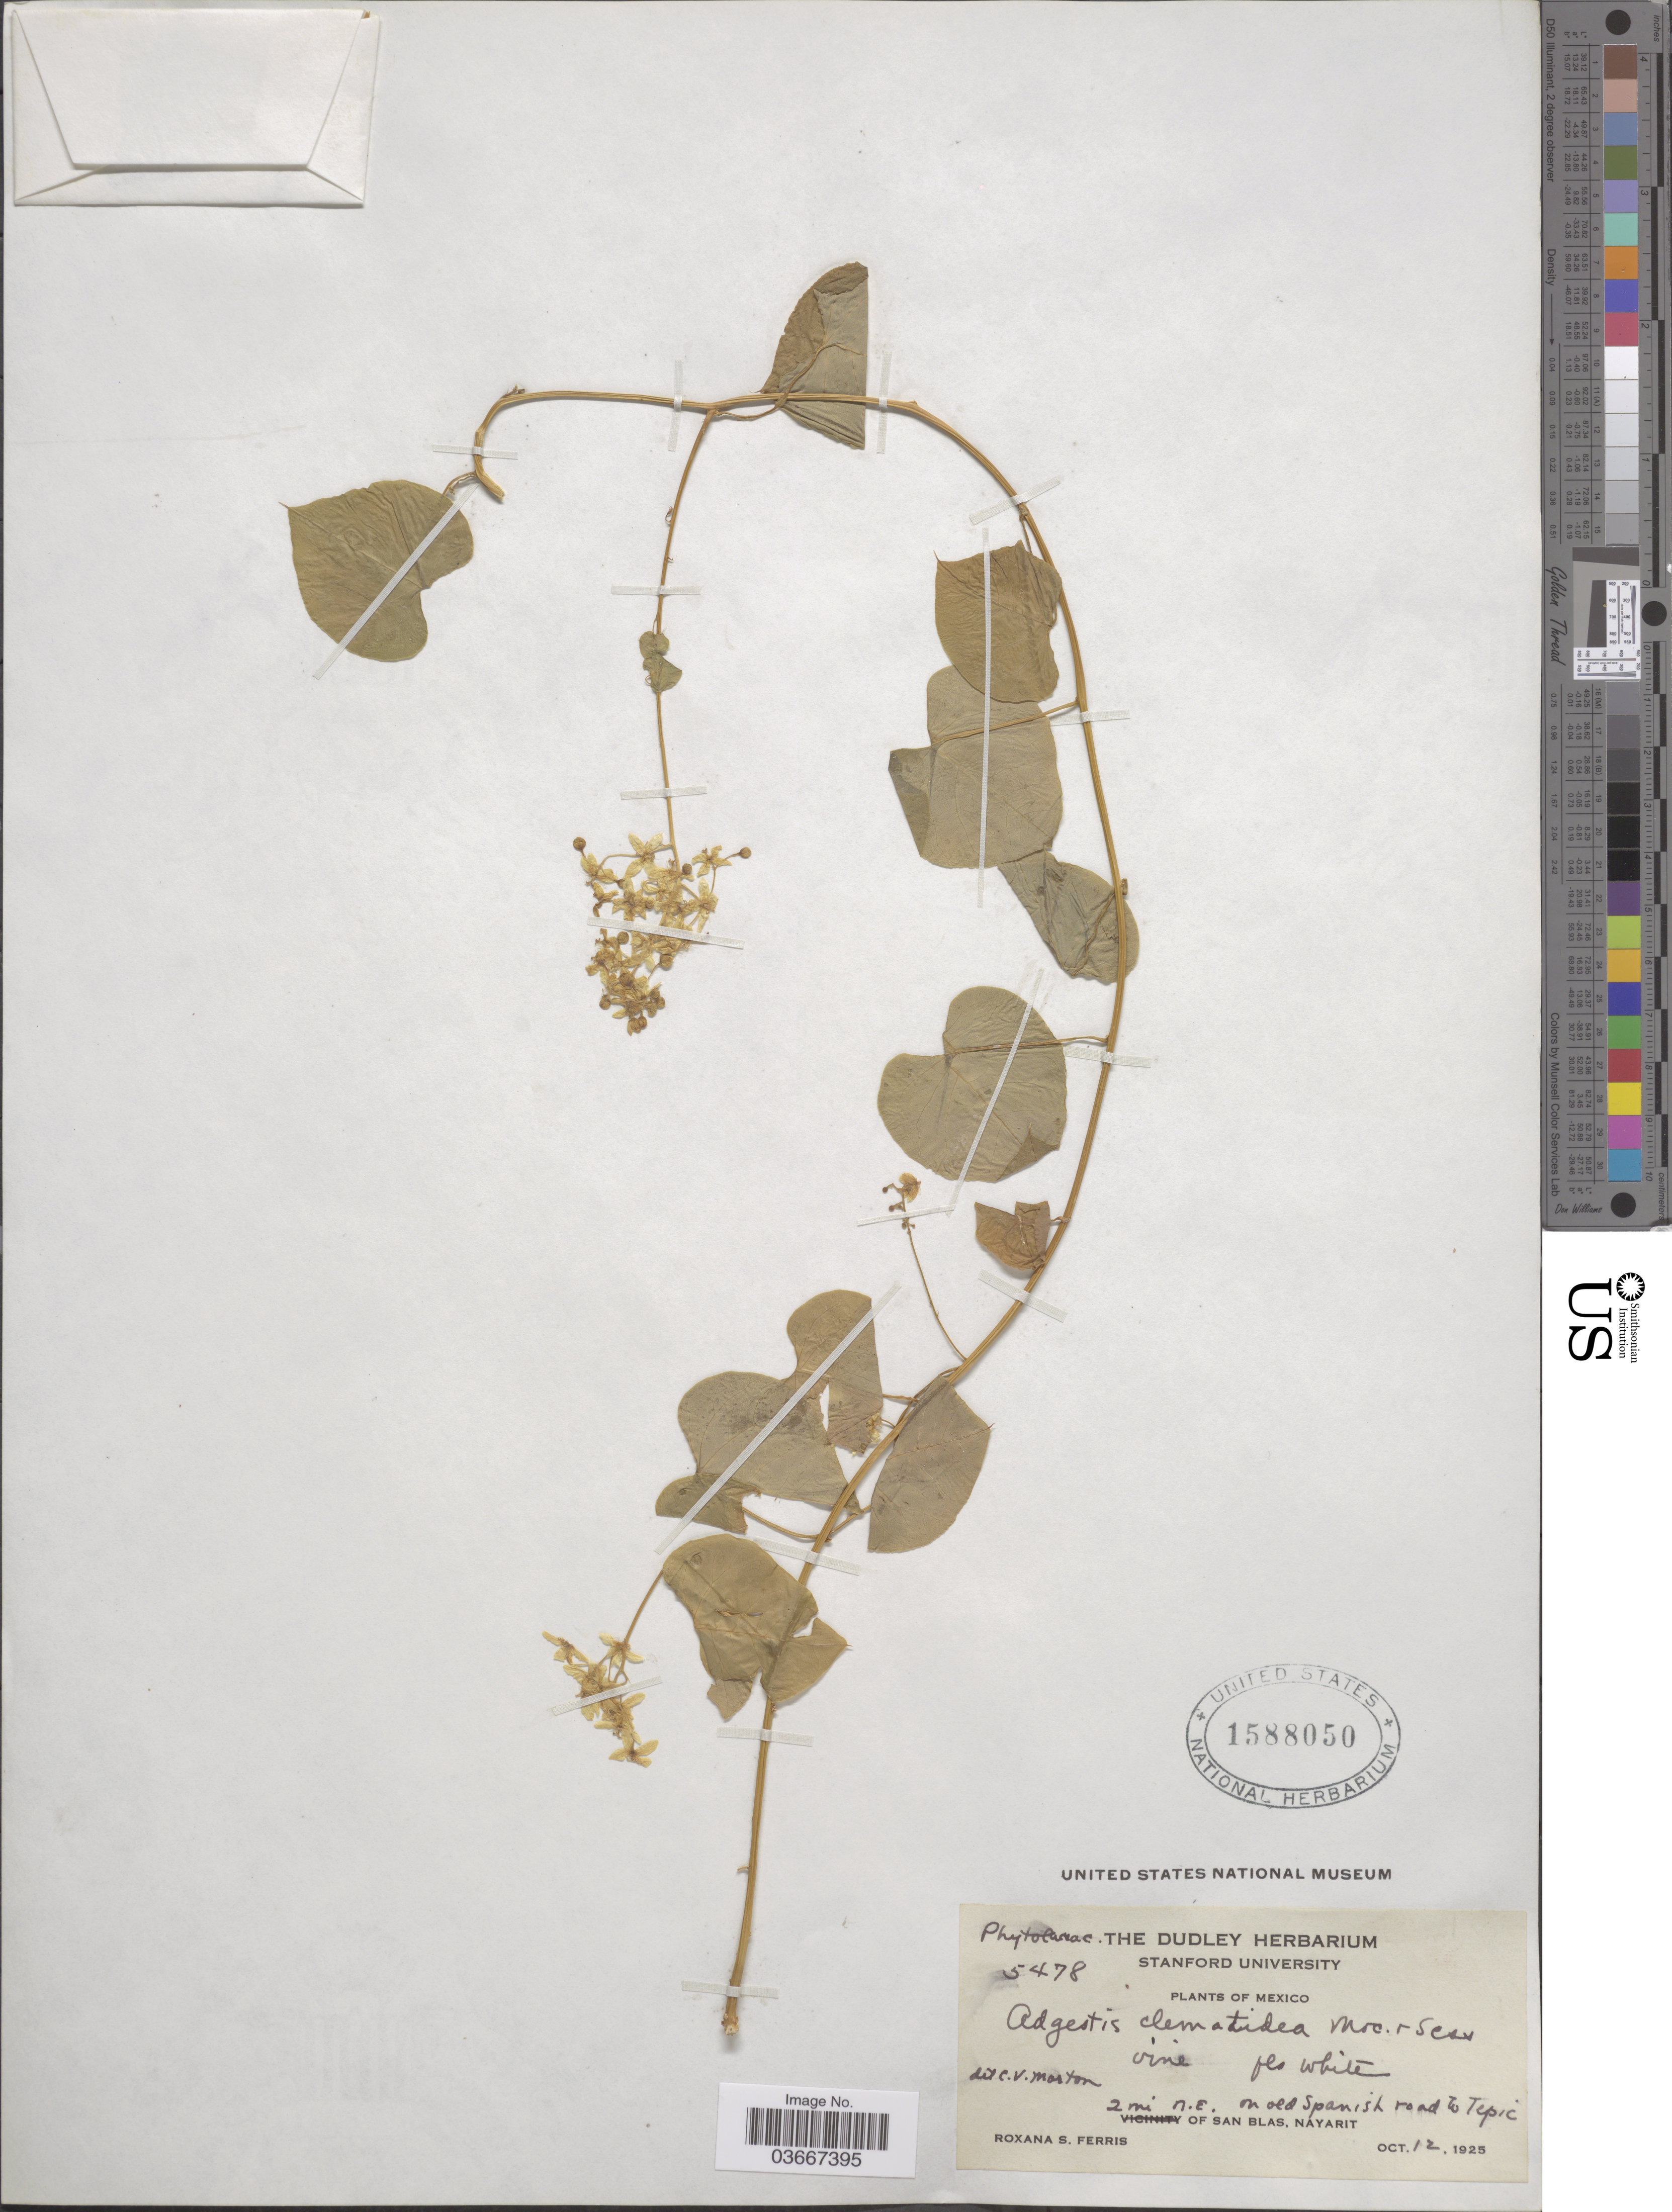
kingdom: Plantae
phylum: Tracheophyta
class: Magnoliopsida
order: Caryophyllales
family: Agdestidaceae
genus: Agdestis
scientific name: Agdestis clematidea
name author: Moc. & Sessé ex DC.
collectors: R. S. Ferris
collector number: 5478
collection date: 1925-10-12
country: Mexico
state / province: Nayarit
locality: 2 mi N. E. of San Blas on old Spanish road to Tepic.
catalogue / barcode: US 1588050